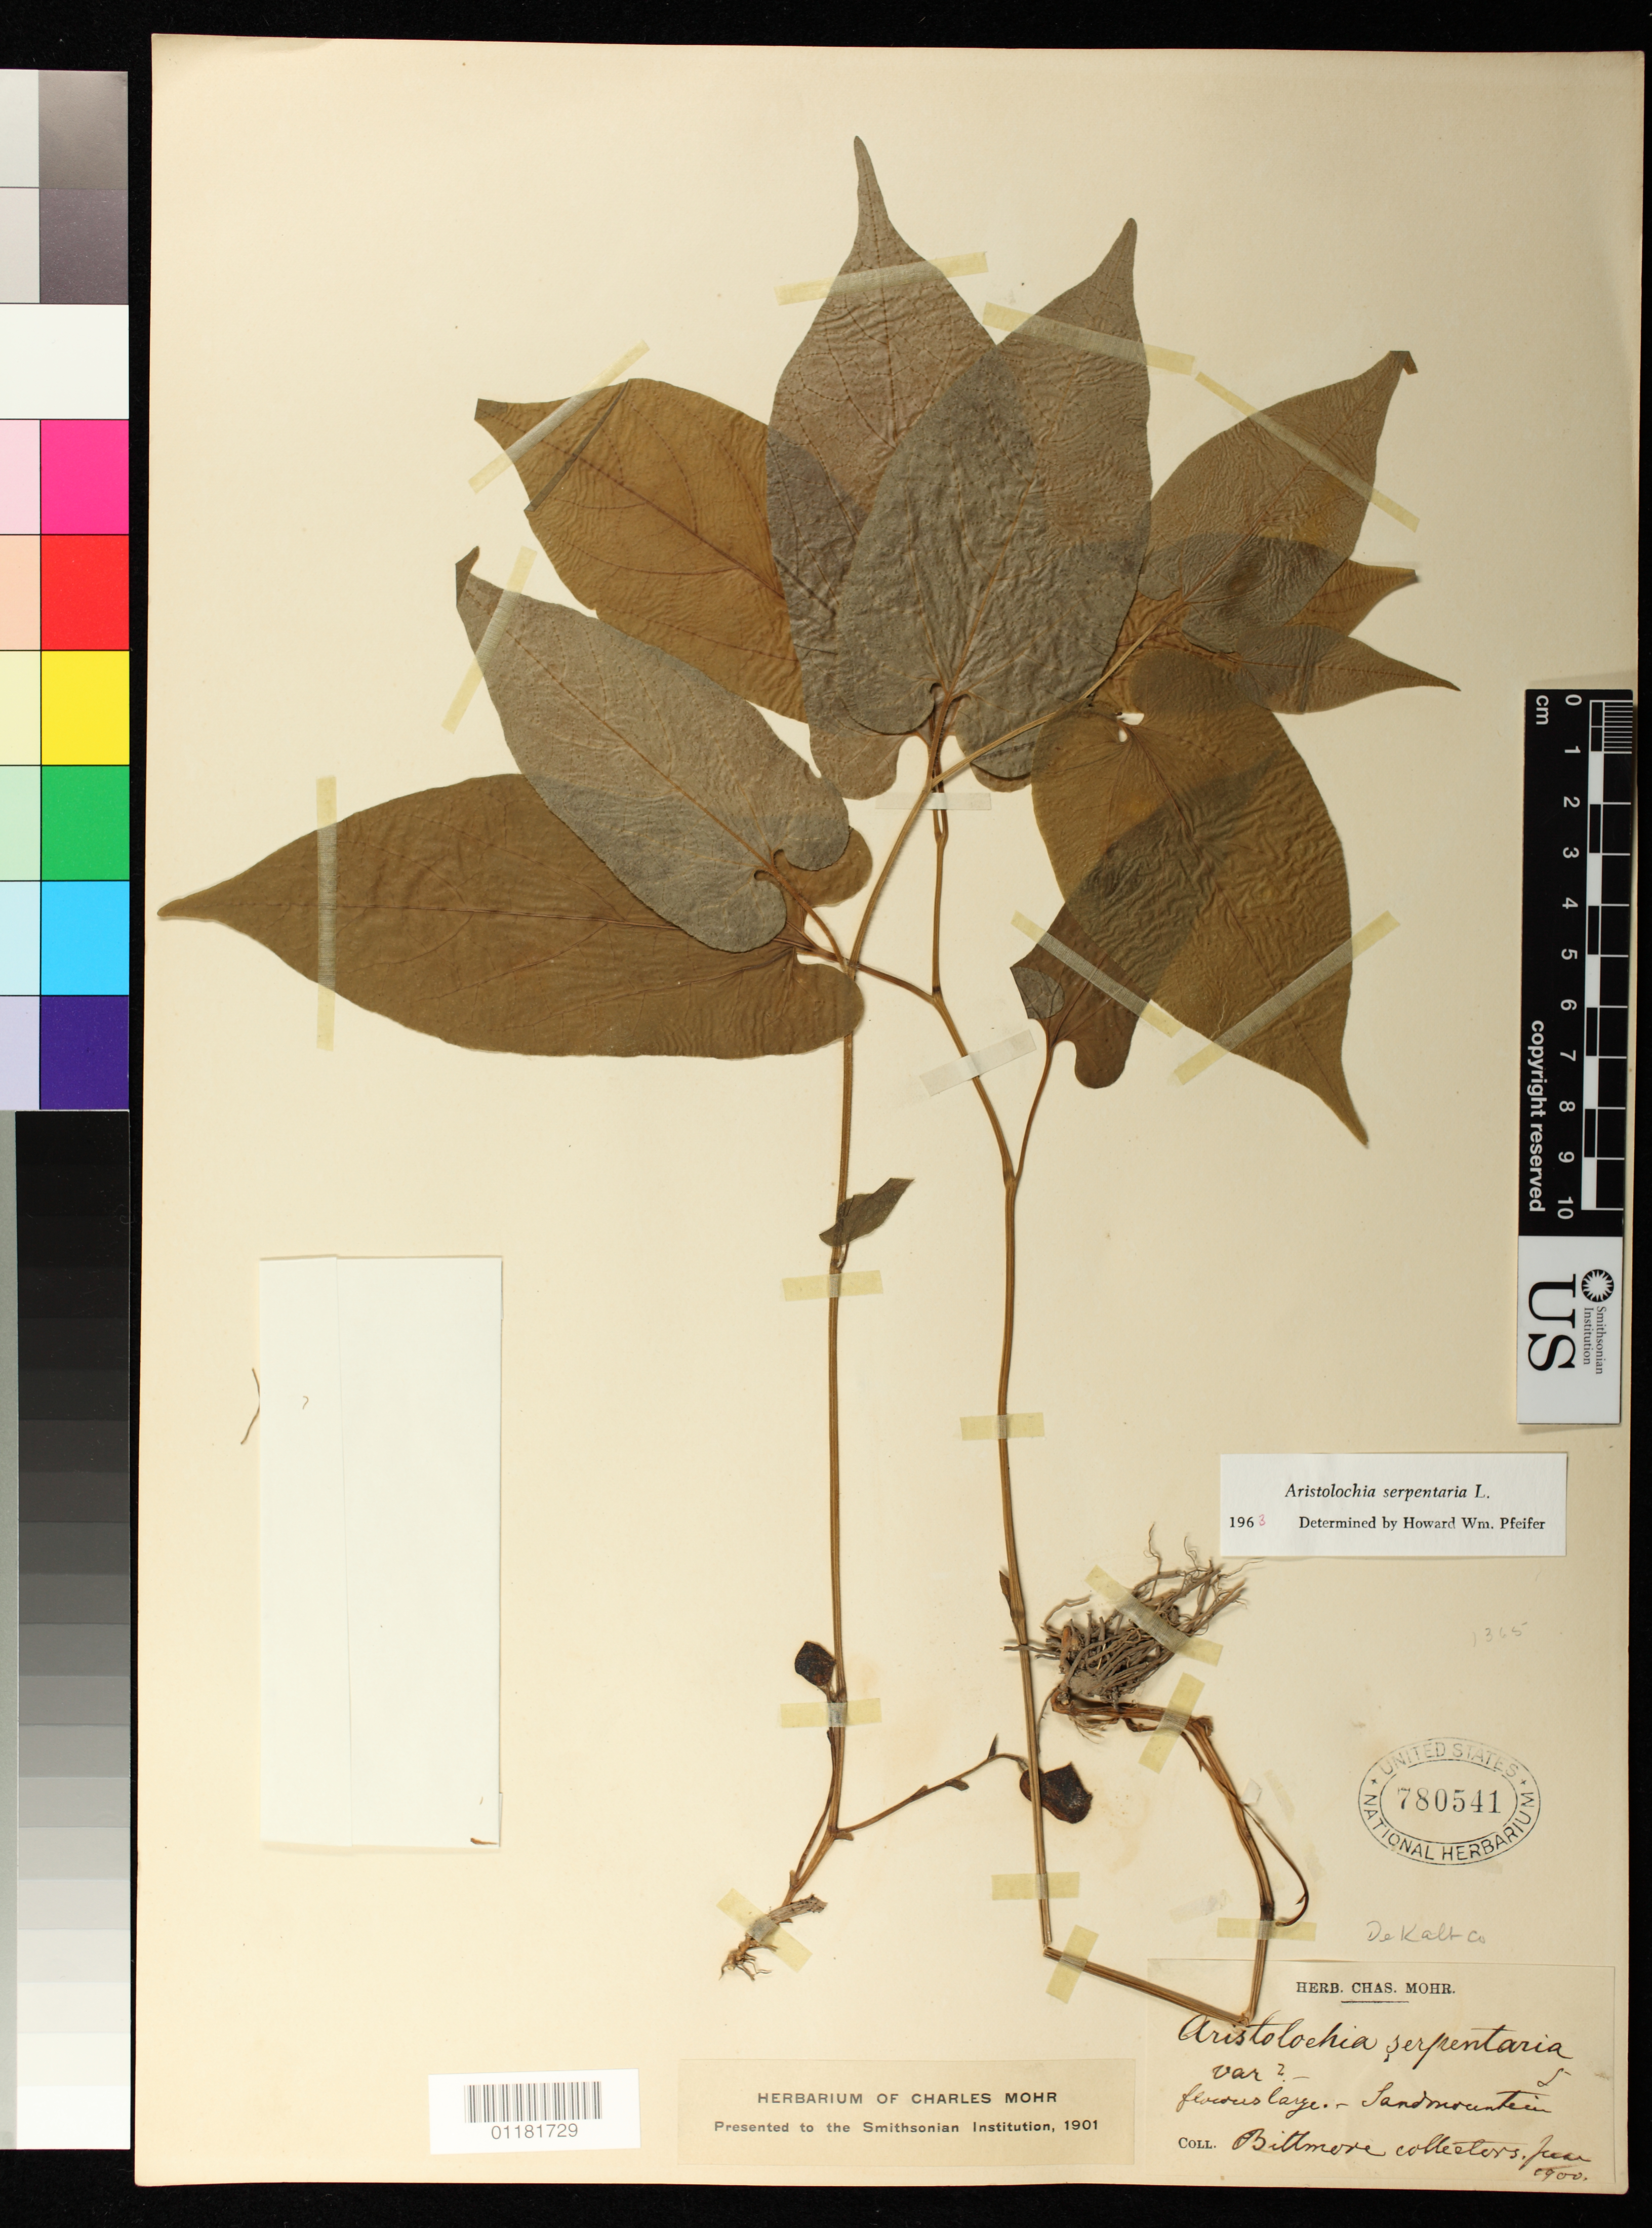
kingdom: Plantae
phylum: Tracheophyta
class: Magnoliopsida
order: Piperales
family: Aristolochiaceae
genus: Aristolochia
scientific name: Aristolochia serpentaria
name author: L.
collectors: ex herb. Biltmore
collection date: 1900-06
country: United States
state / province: Georgia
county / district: DeKalb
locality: Sand Mountain, DeKalb County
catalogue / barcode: US 780541